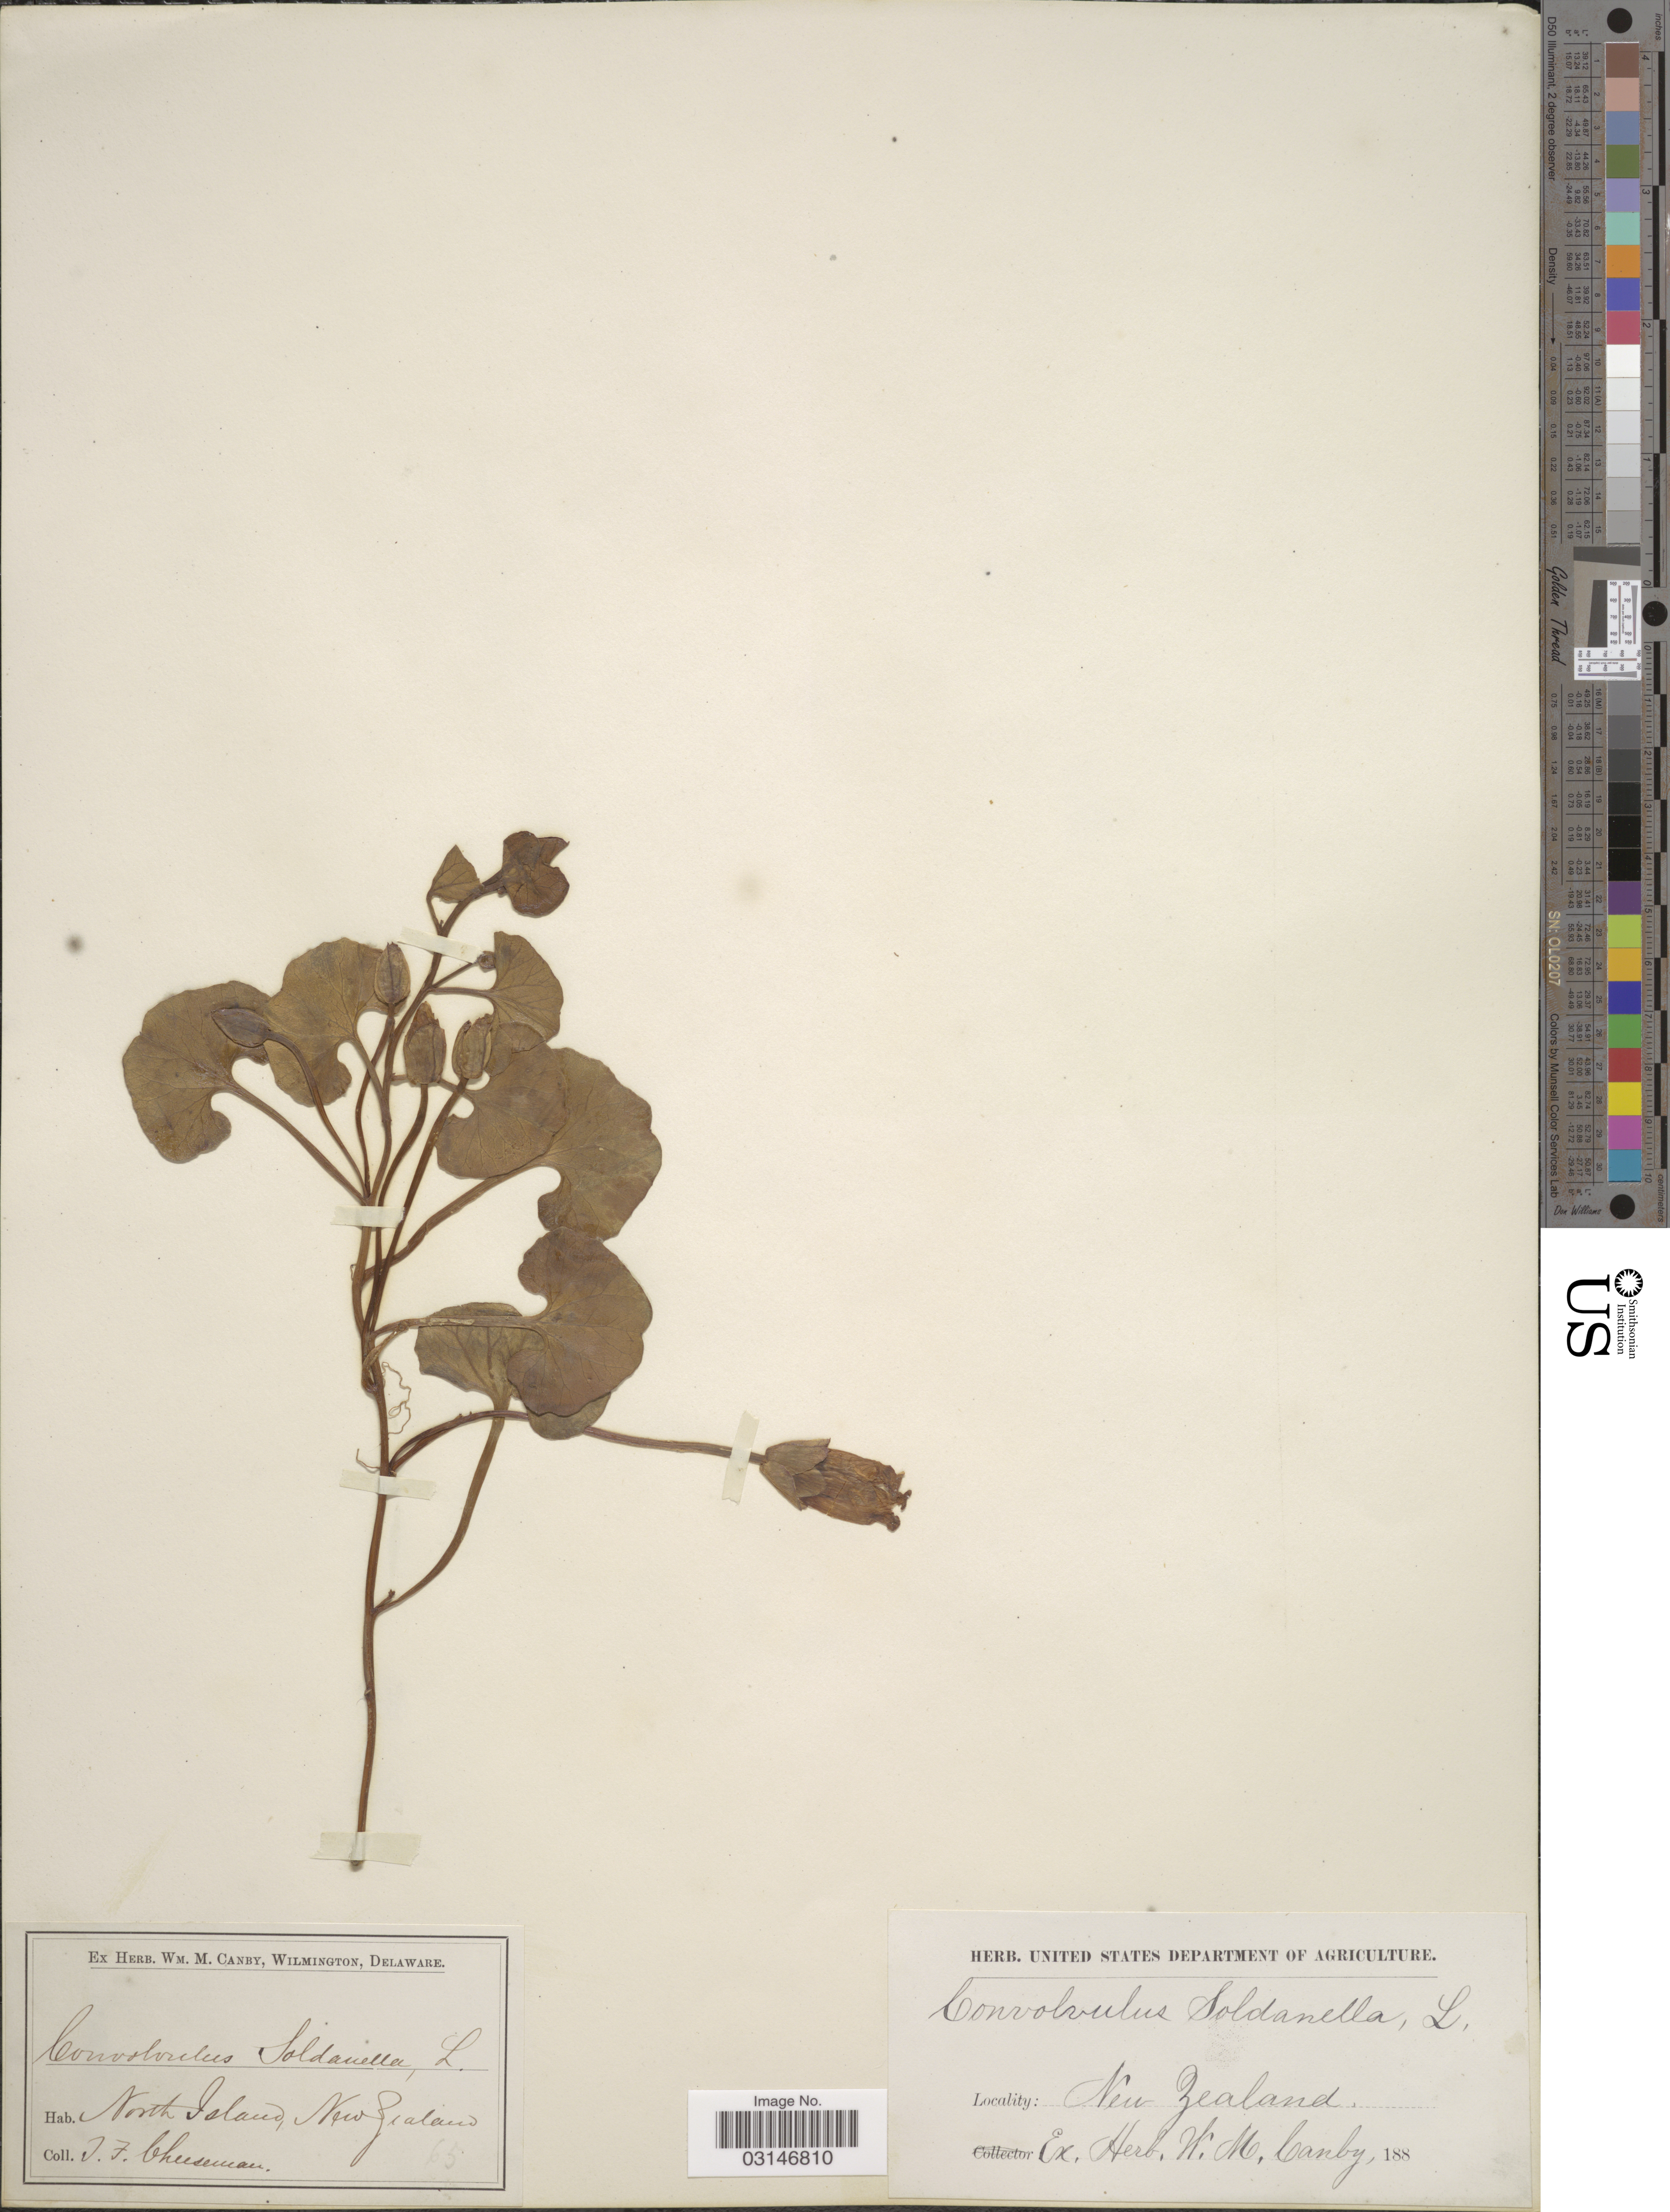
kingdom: Plantae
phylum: Tracheophyta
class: Magnoliopsida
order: Solanales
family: Convolvulaceae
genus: Calystegia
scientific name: Calystegia soldanella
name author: (L.) R. Br.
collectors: T. F. Cheeseman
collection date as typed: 188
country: New Zealand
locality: North Island.